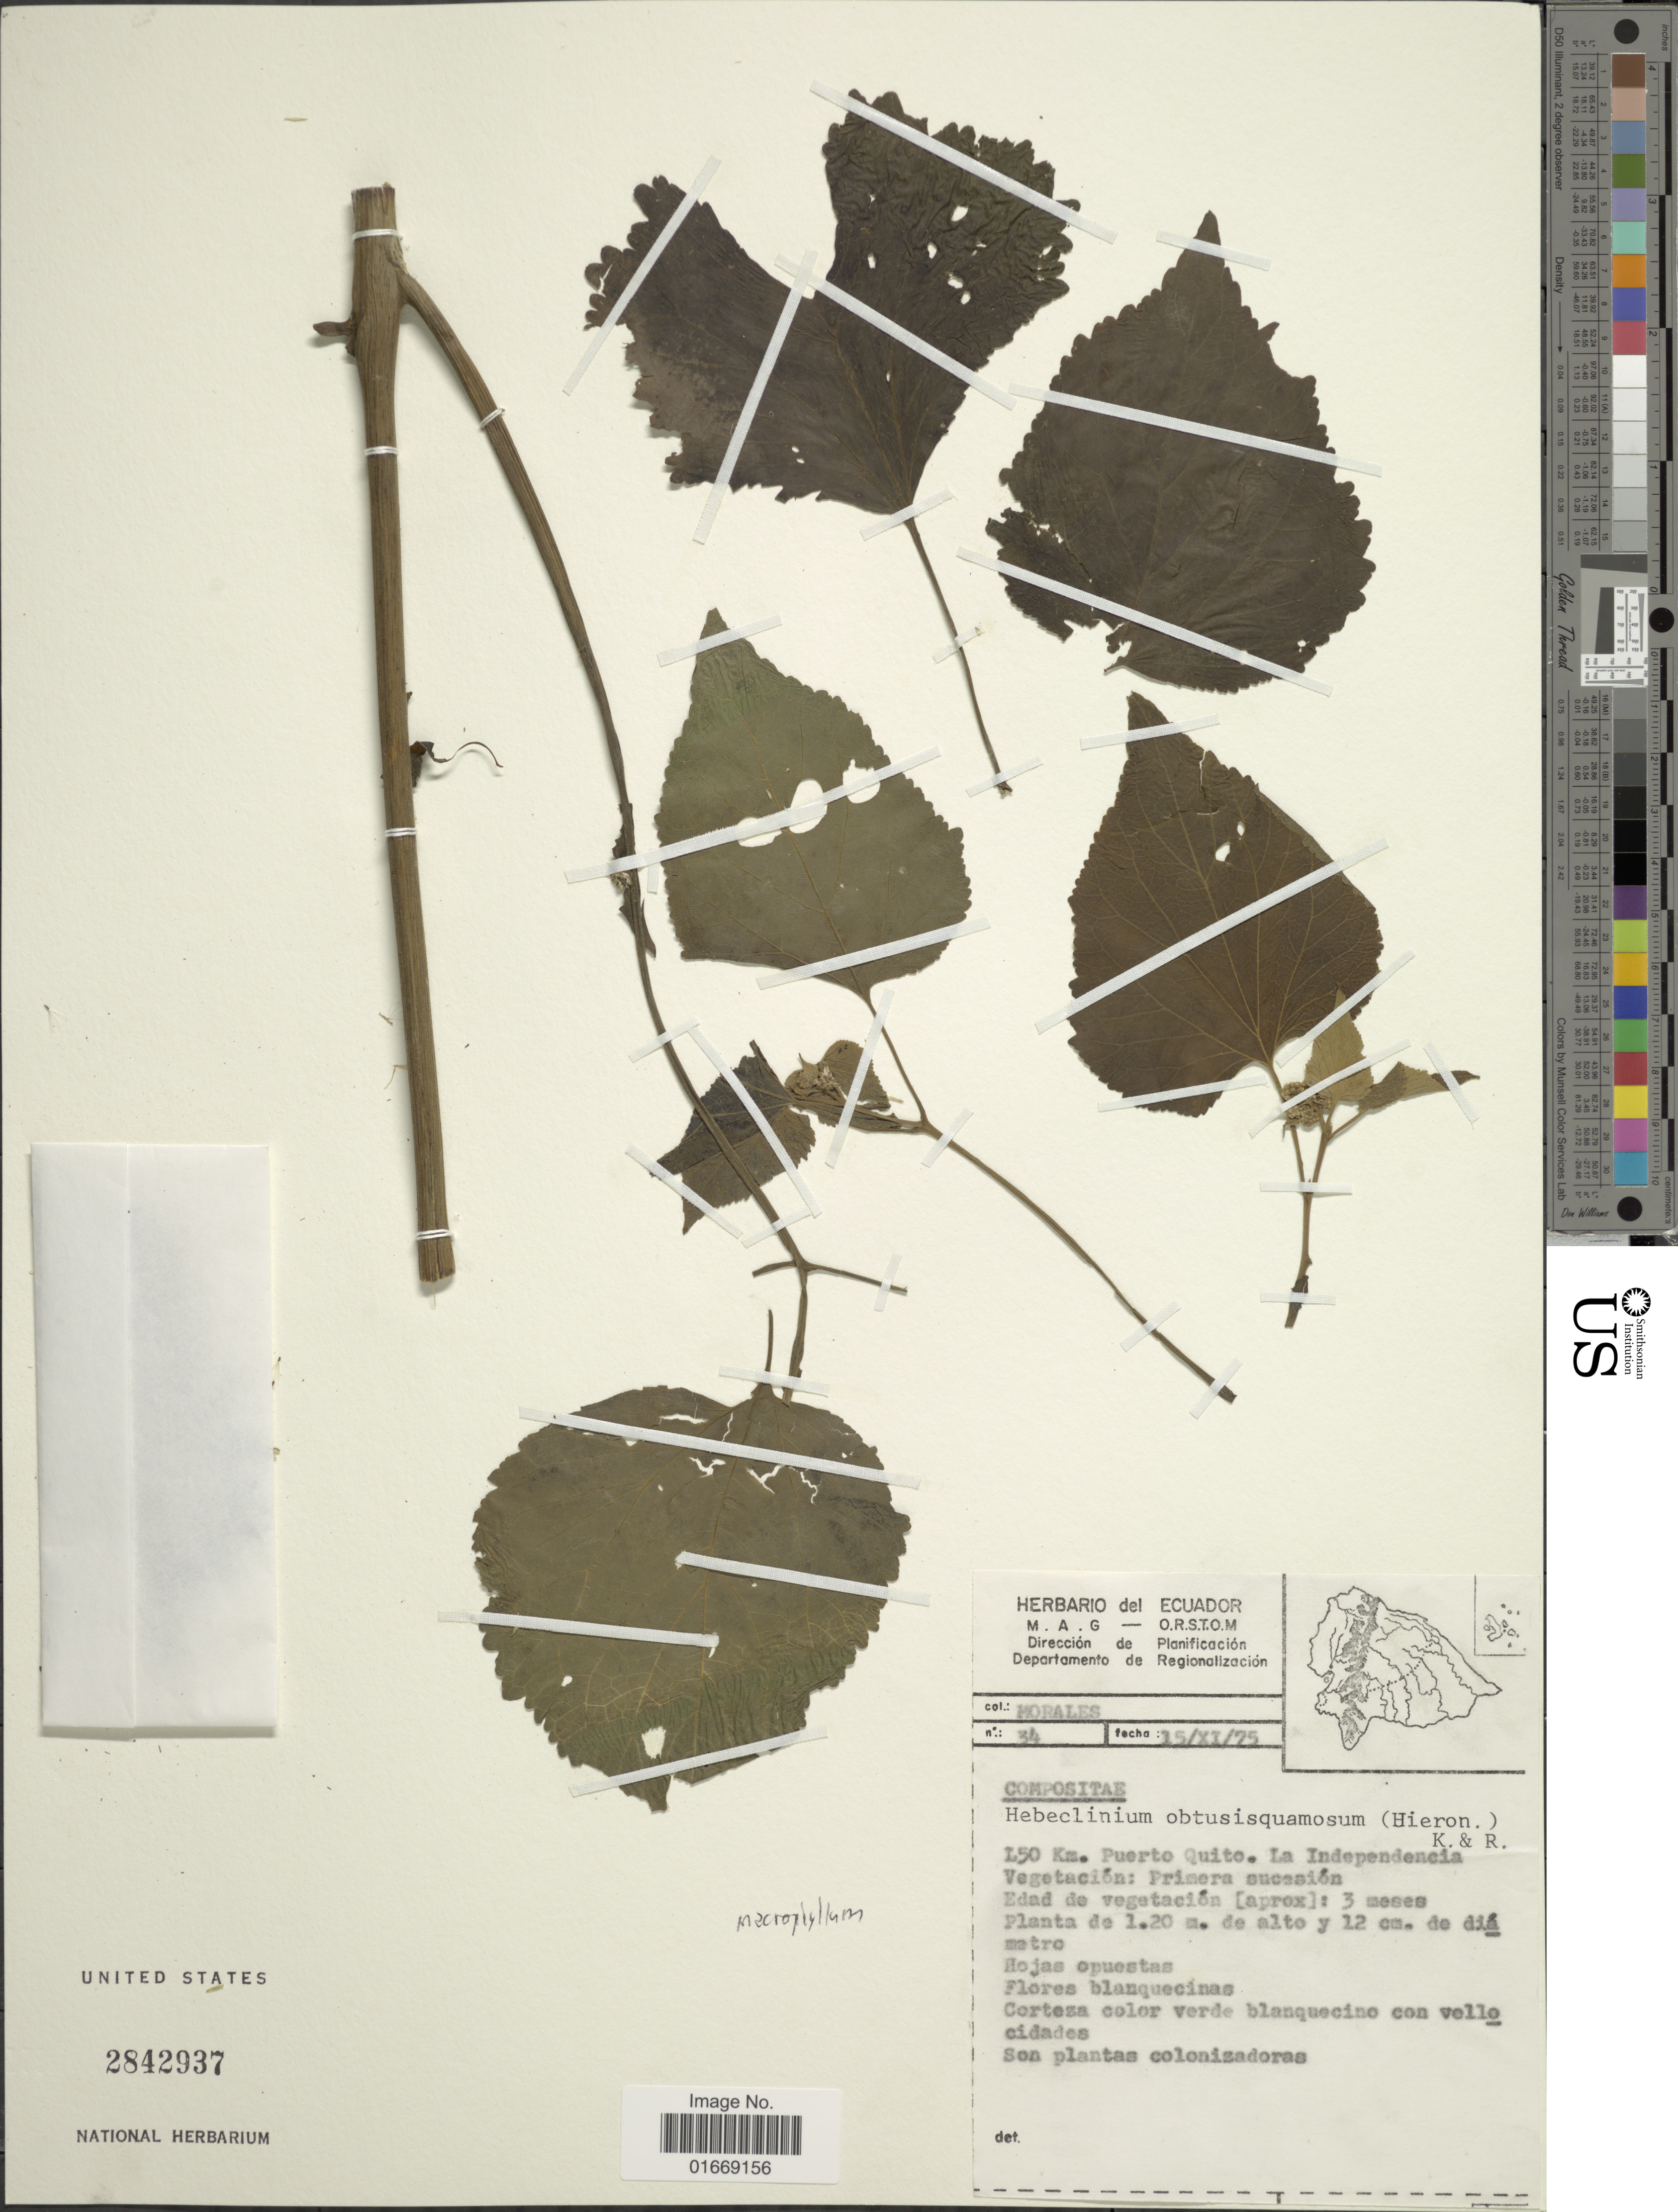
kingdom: Plantae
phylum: Tracheophyta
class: Magnoliopsida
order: Asterales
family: Asteraceae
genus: Hebeclinium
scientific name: Hebeclinium macrophyllum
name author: (L.) DC.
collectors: -. Morales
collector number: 34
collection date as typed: Transcribed d/m/y: 15/11/25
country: Ecuador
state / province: Pichincha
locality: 150 km Puerto Quito, La Independencia Vegetation, Primora sucesion, Edad de vegetacion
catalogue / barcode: US 2842937